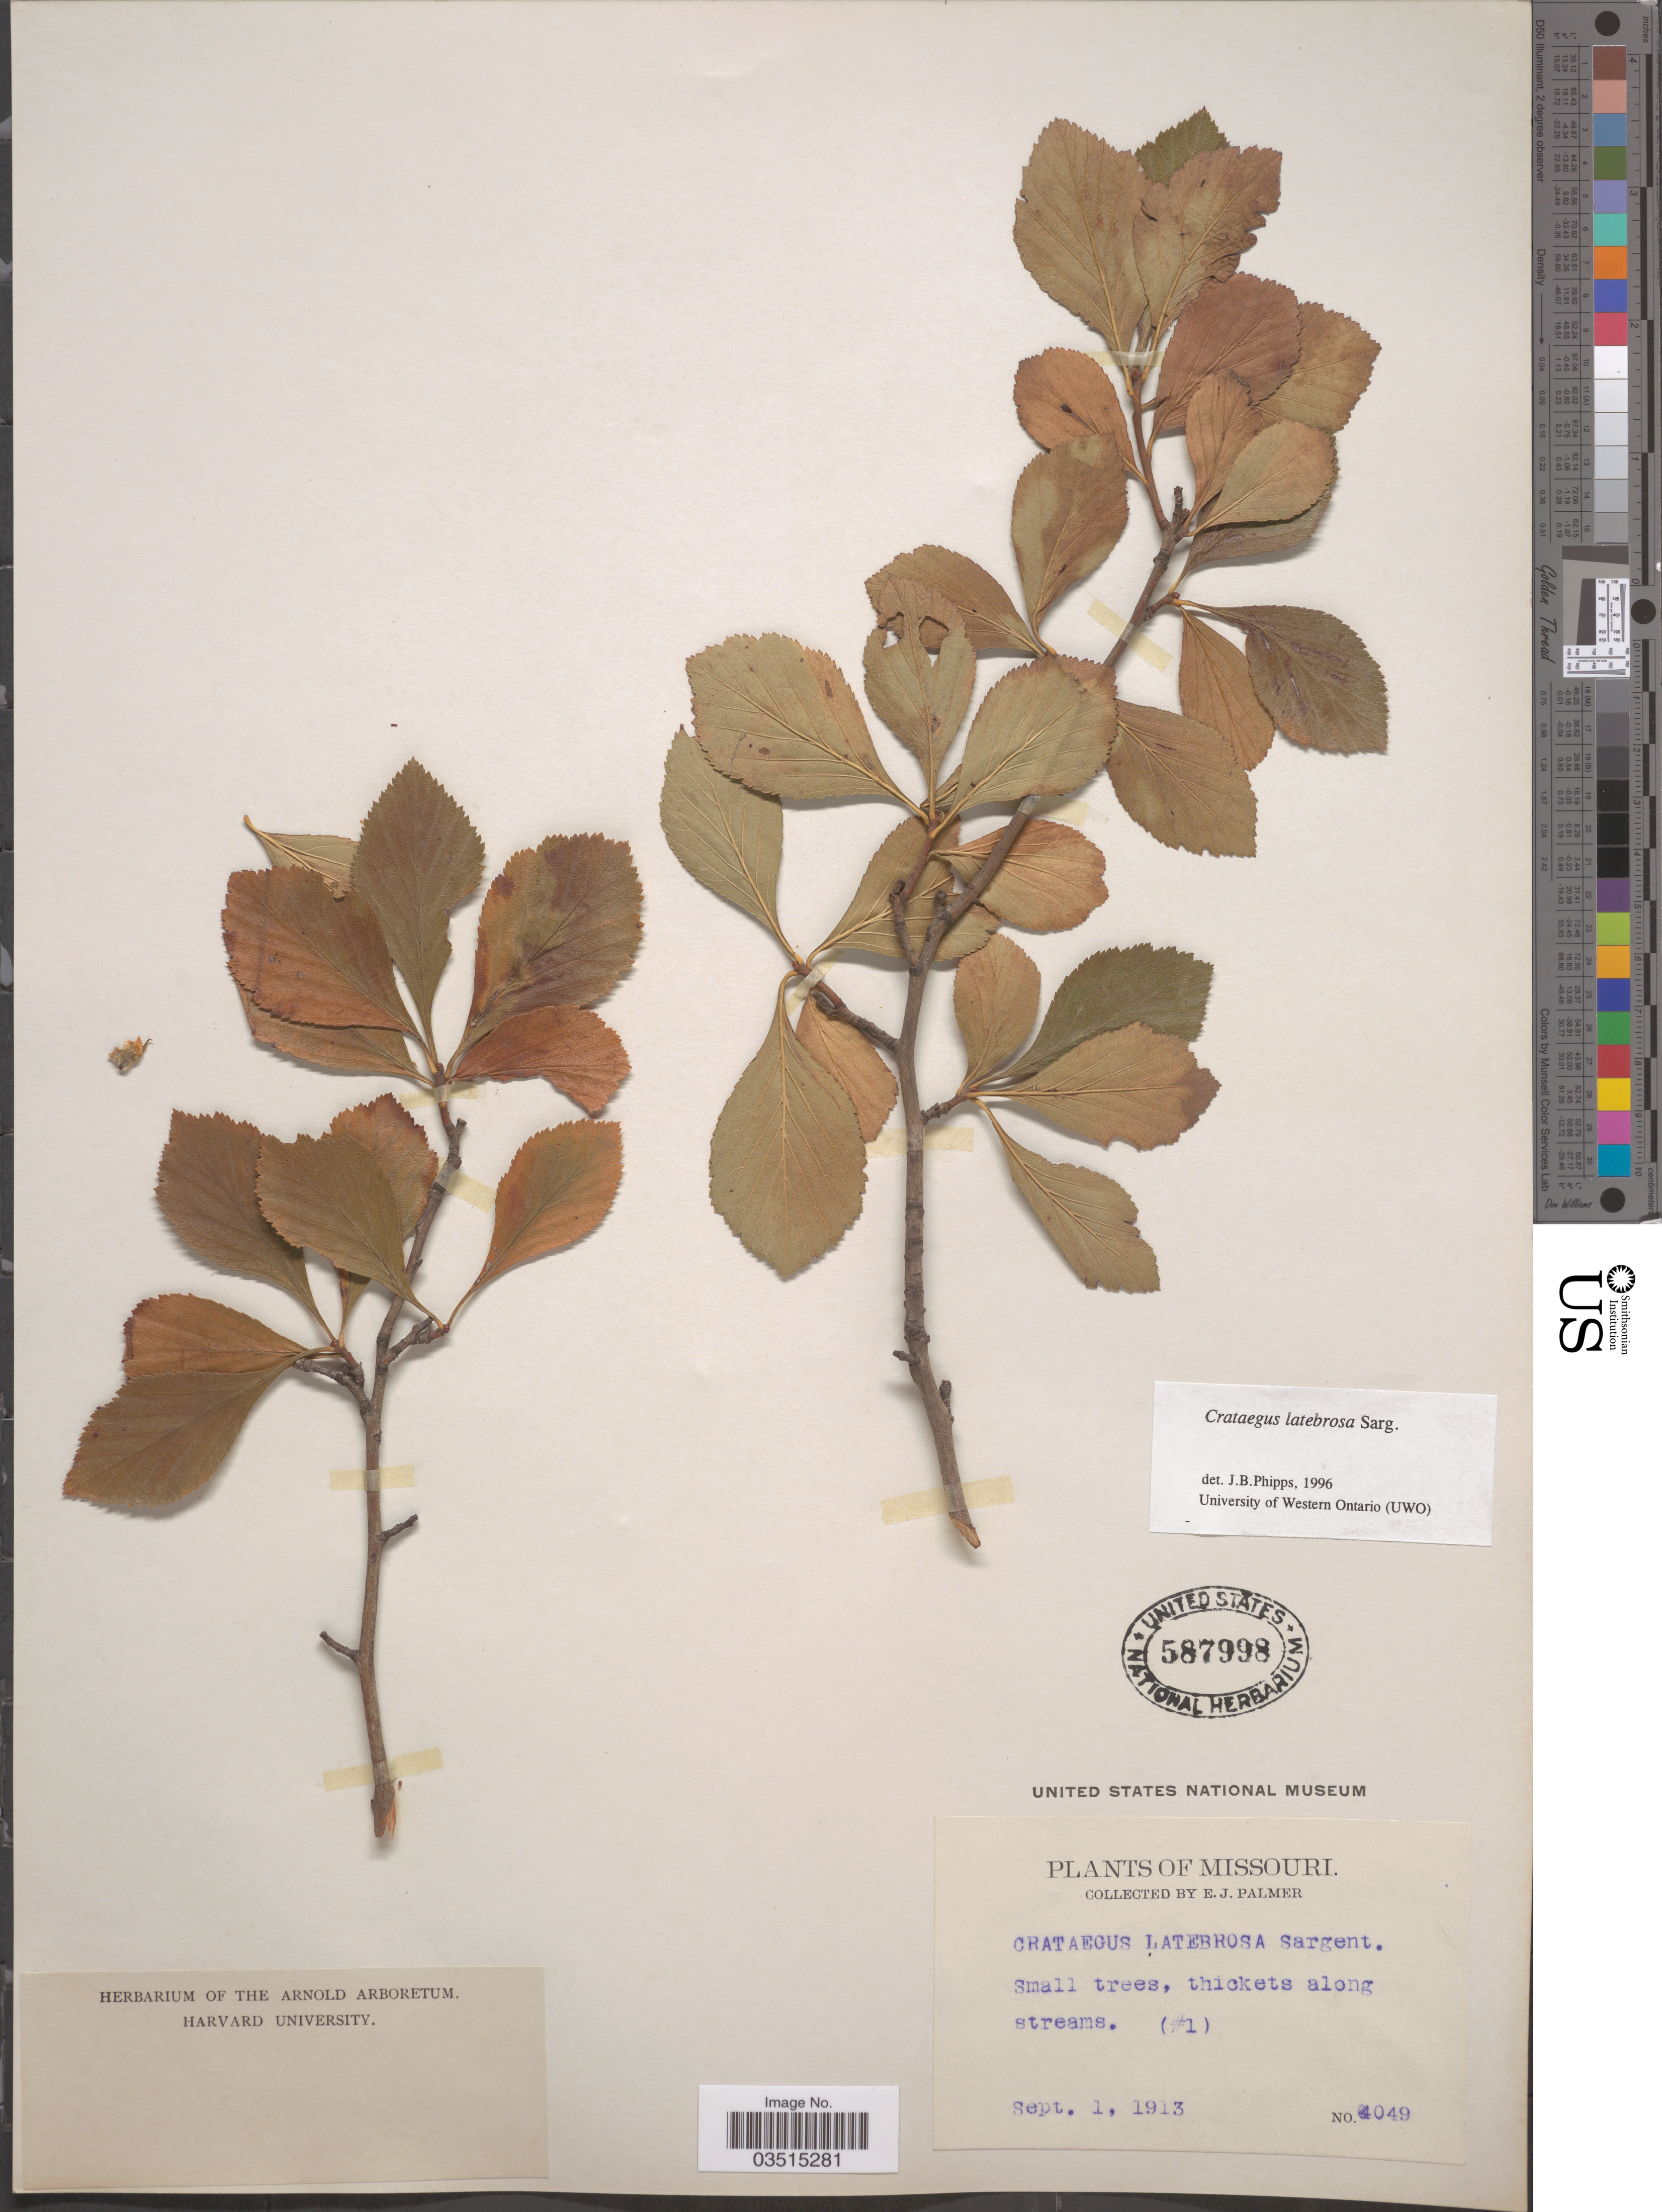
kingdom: Plantae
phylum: Tracheophyta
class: Magnoliopsida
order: Rosales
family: Rosaceae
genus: Crataegus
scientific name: Crataegus latebrosa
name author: Sarg.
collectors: E. J. Palmer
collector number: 4049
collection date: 1913-09-01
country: United States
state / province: Missouri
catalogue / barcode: US 587998